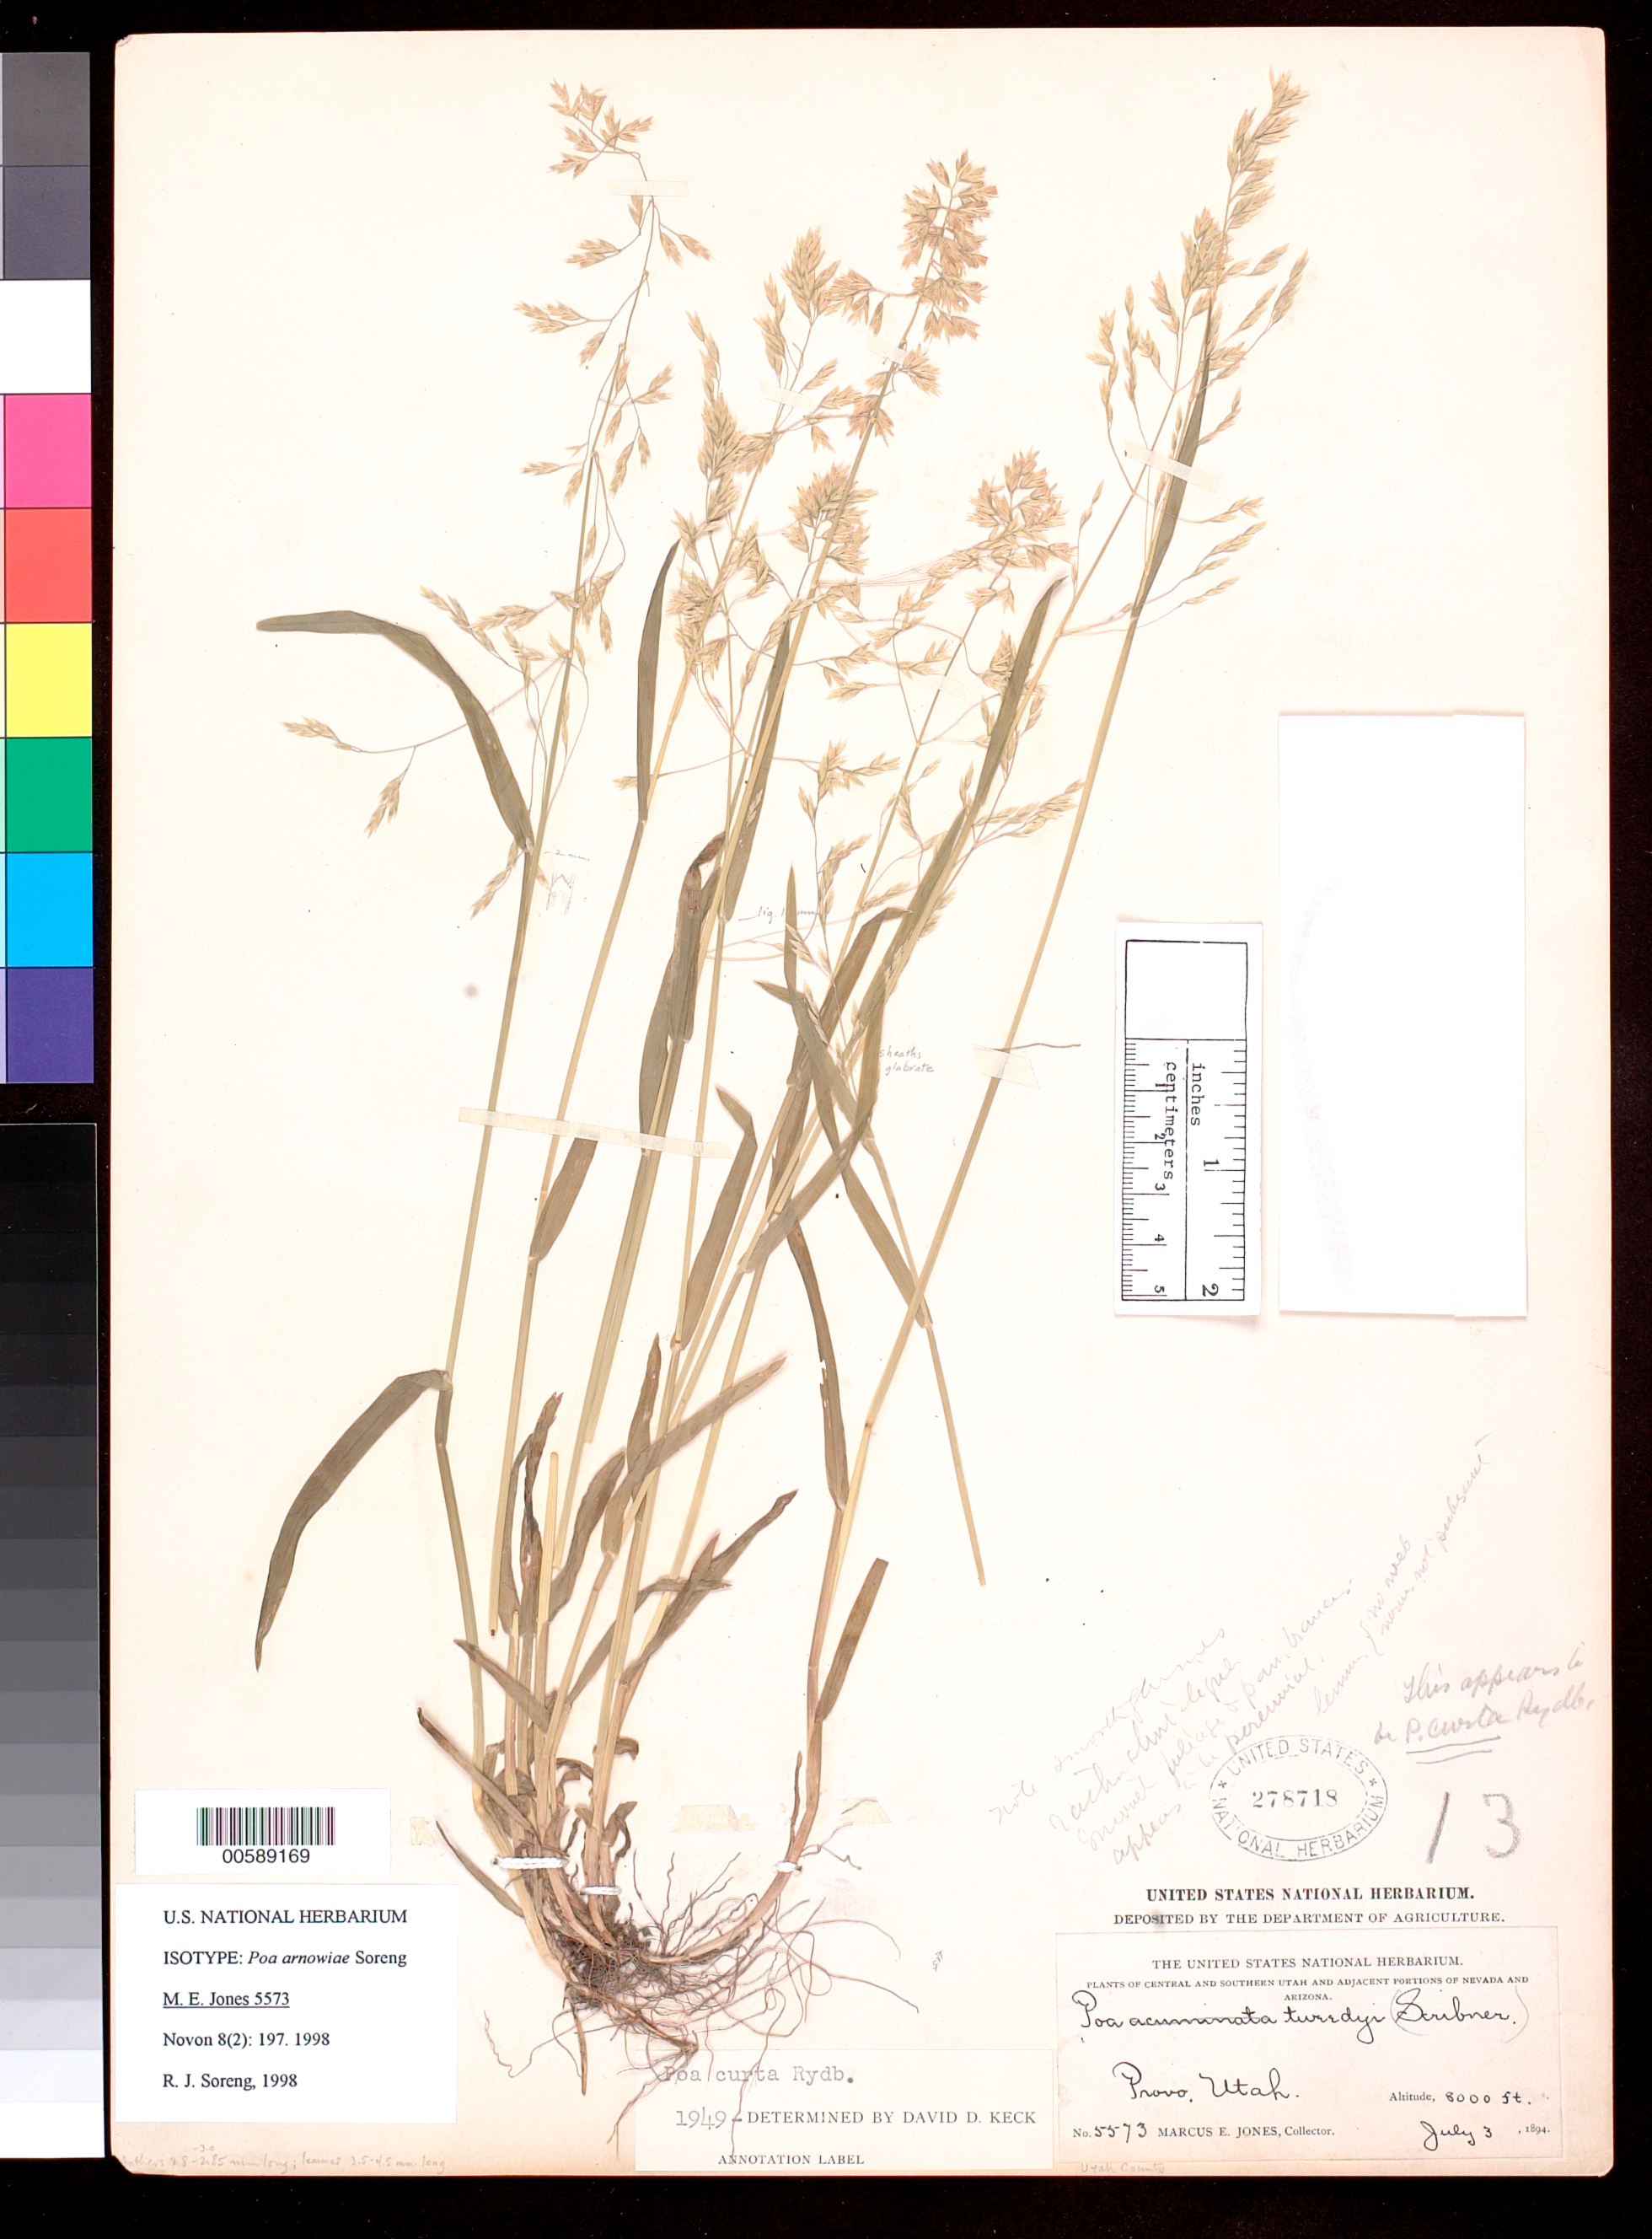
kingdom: Plantae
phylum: Tracheophyta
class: Liliopsida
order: Poales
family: Poaceae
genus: Poa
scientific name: Poa arnowiae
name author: Soreng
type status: Isotype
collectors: M. E. Jones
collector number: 5573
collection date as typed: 03 Jul 1894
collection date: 1894-07-03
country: United States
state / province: Utah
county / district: Utah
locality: Provo.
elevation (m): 2438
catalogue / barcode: US 278718